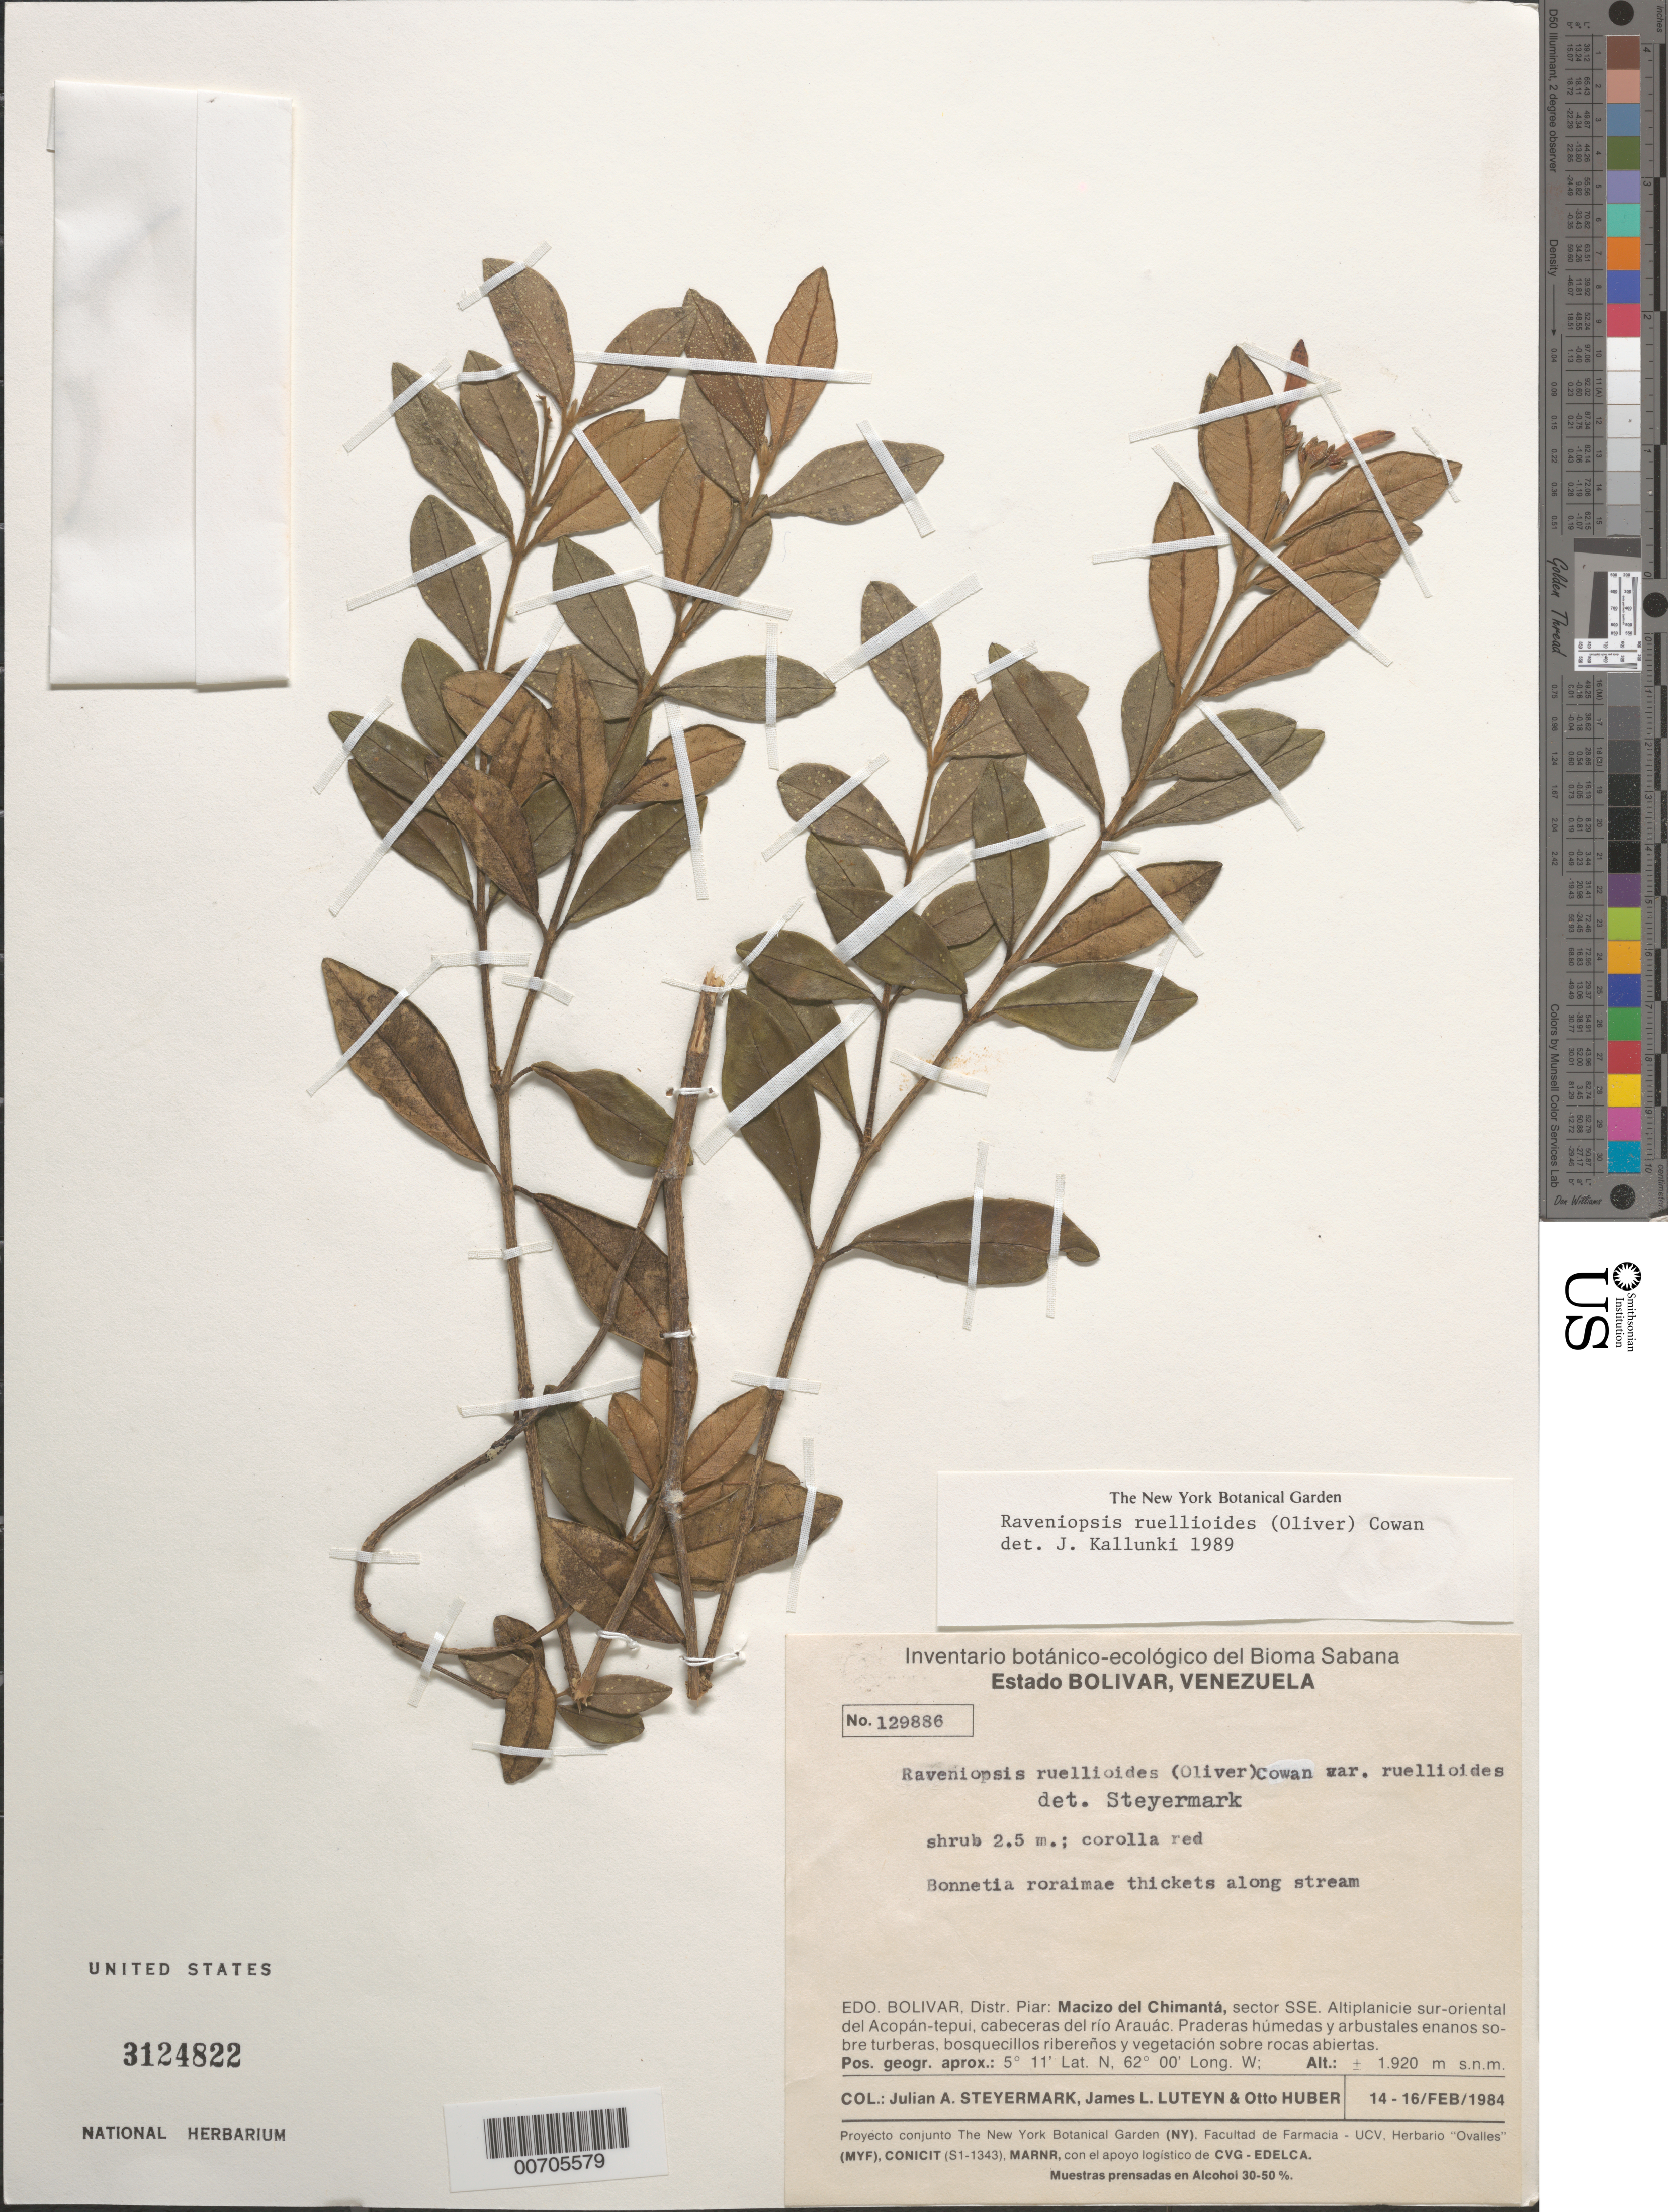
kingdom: Plantae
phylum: Tracheophyta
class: Magnoliopsida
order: Sapindales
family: Rutaceae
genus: Raveniopsis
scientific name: Raveniopsis ruellioides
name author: (Oliv.) R.S. Cowan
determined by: Kallunki, Jacquelyn A.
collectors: J. Steyermark, J. L. Luteyn & O. Huber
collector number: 129886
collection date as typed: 14-Feb-84 to 16-Feb-84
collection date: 1984-02-14/1984-02-16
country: Venezuela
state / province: Bolívar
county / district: Piar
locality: Macizo del Chimantá, sector SSE. Altiplanicie sur-oriental del Acopán-tepuí, cabeceras del río Arauác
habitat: Bonnetia roraime thickets along stream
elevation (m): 1920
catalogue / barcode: US 3124822